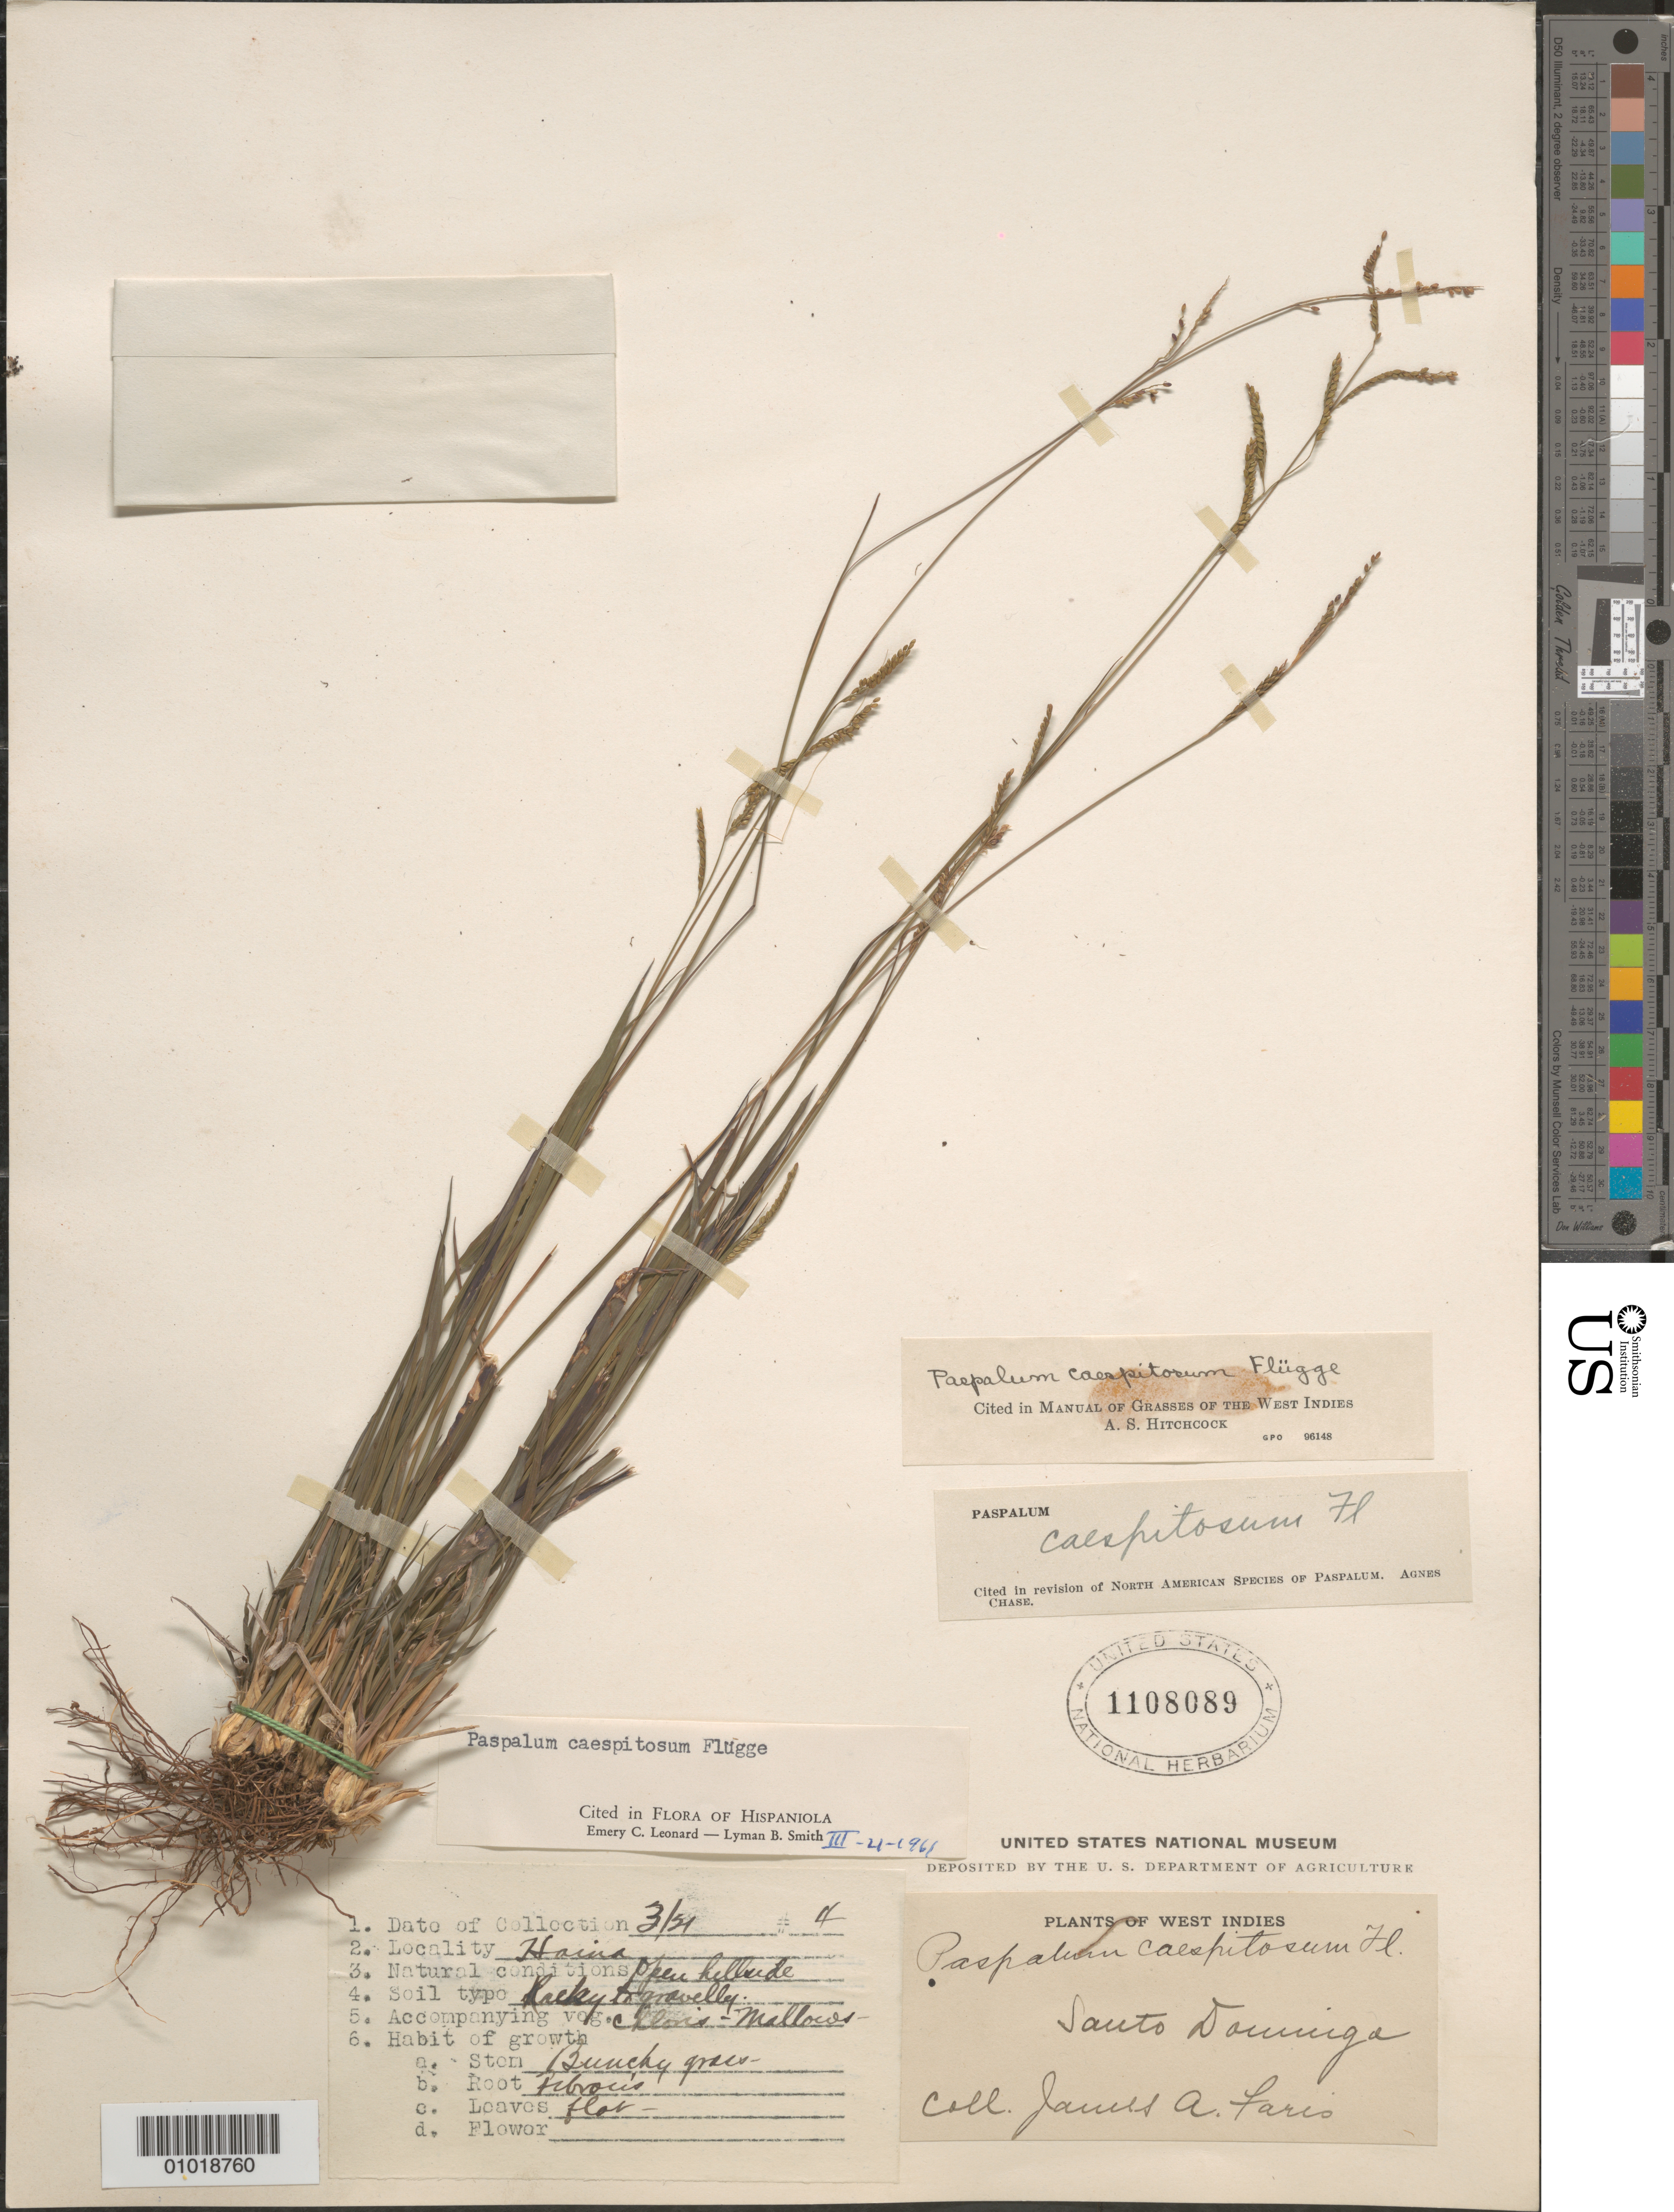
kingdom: Plantae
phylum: Tracheophyta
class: Liliopsida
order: Poales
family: Poaceae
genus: Paspalum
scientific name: Paspalum caespitosum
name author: Flüggé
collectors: J. Faris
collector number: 4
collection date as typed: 03 --- 1931 or -- Mar 1931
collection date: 1931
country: Dominican Republic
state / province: San Cristóbal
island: Hispaniola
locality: Haina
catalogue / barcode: US 1108089